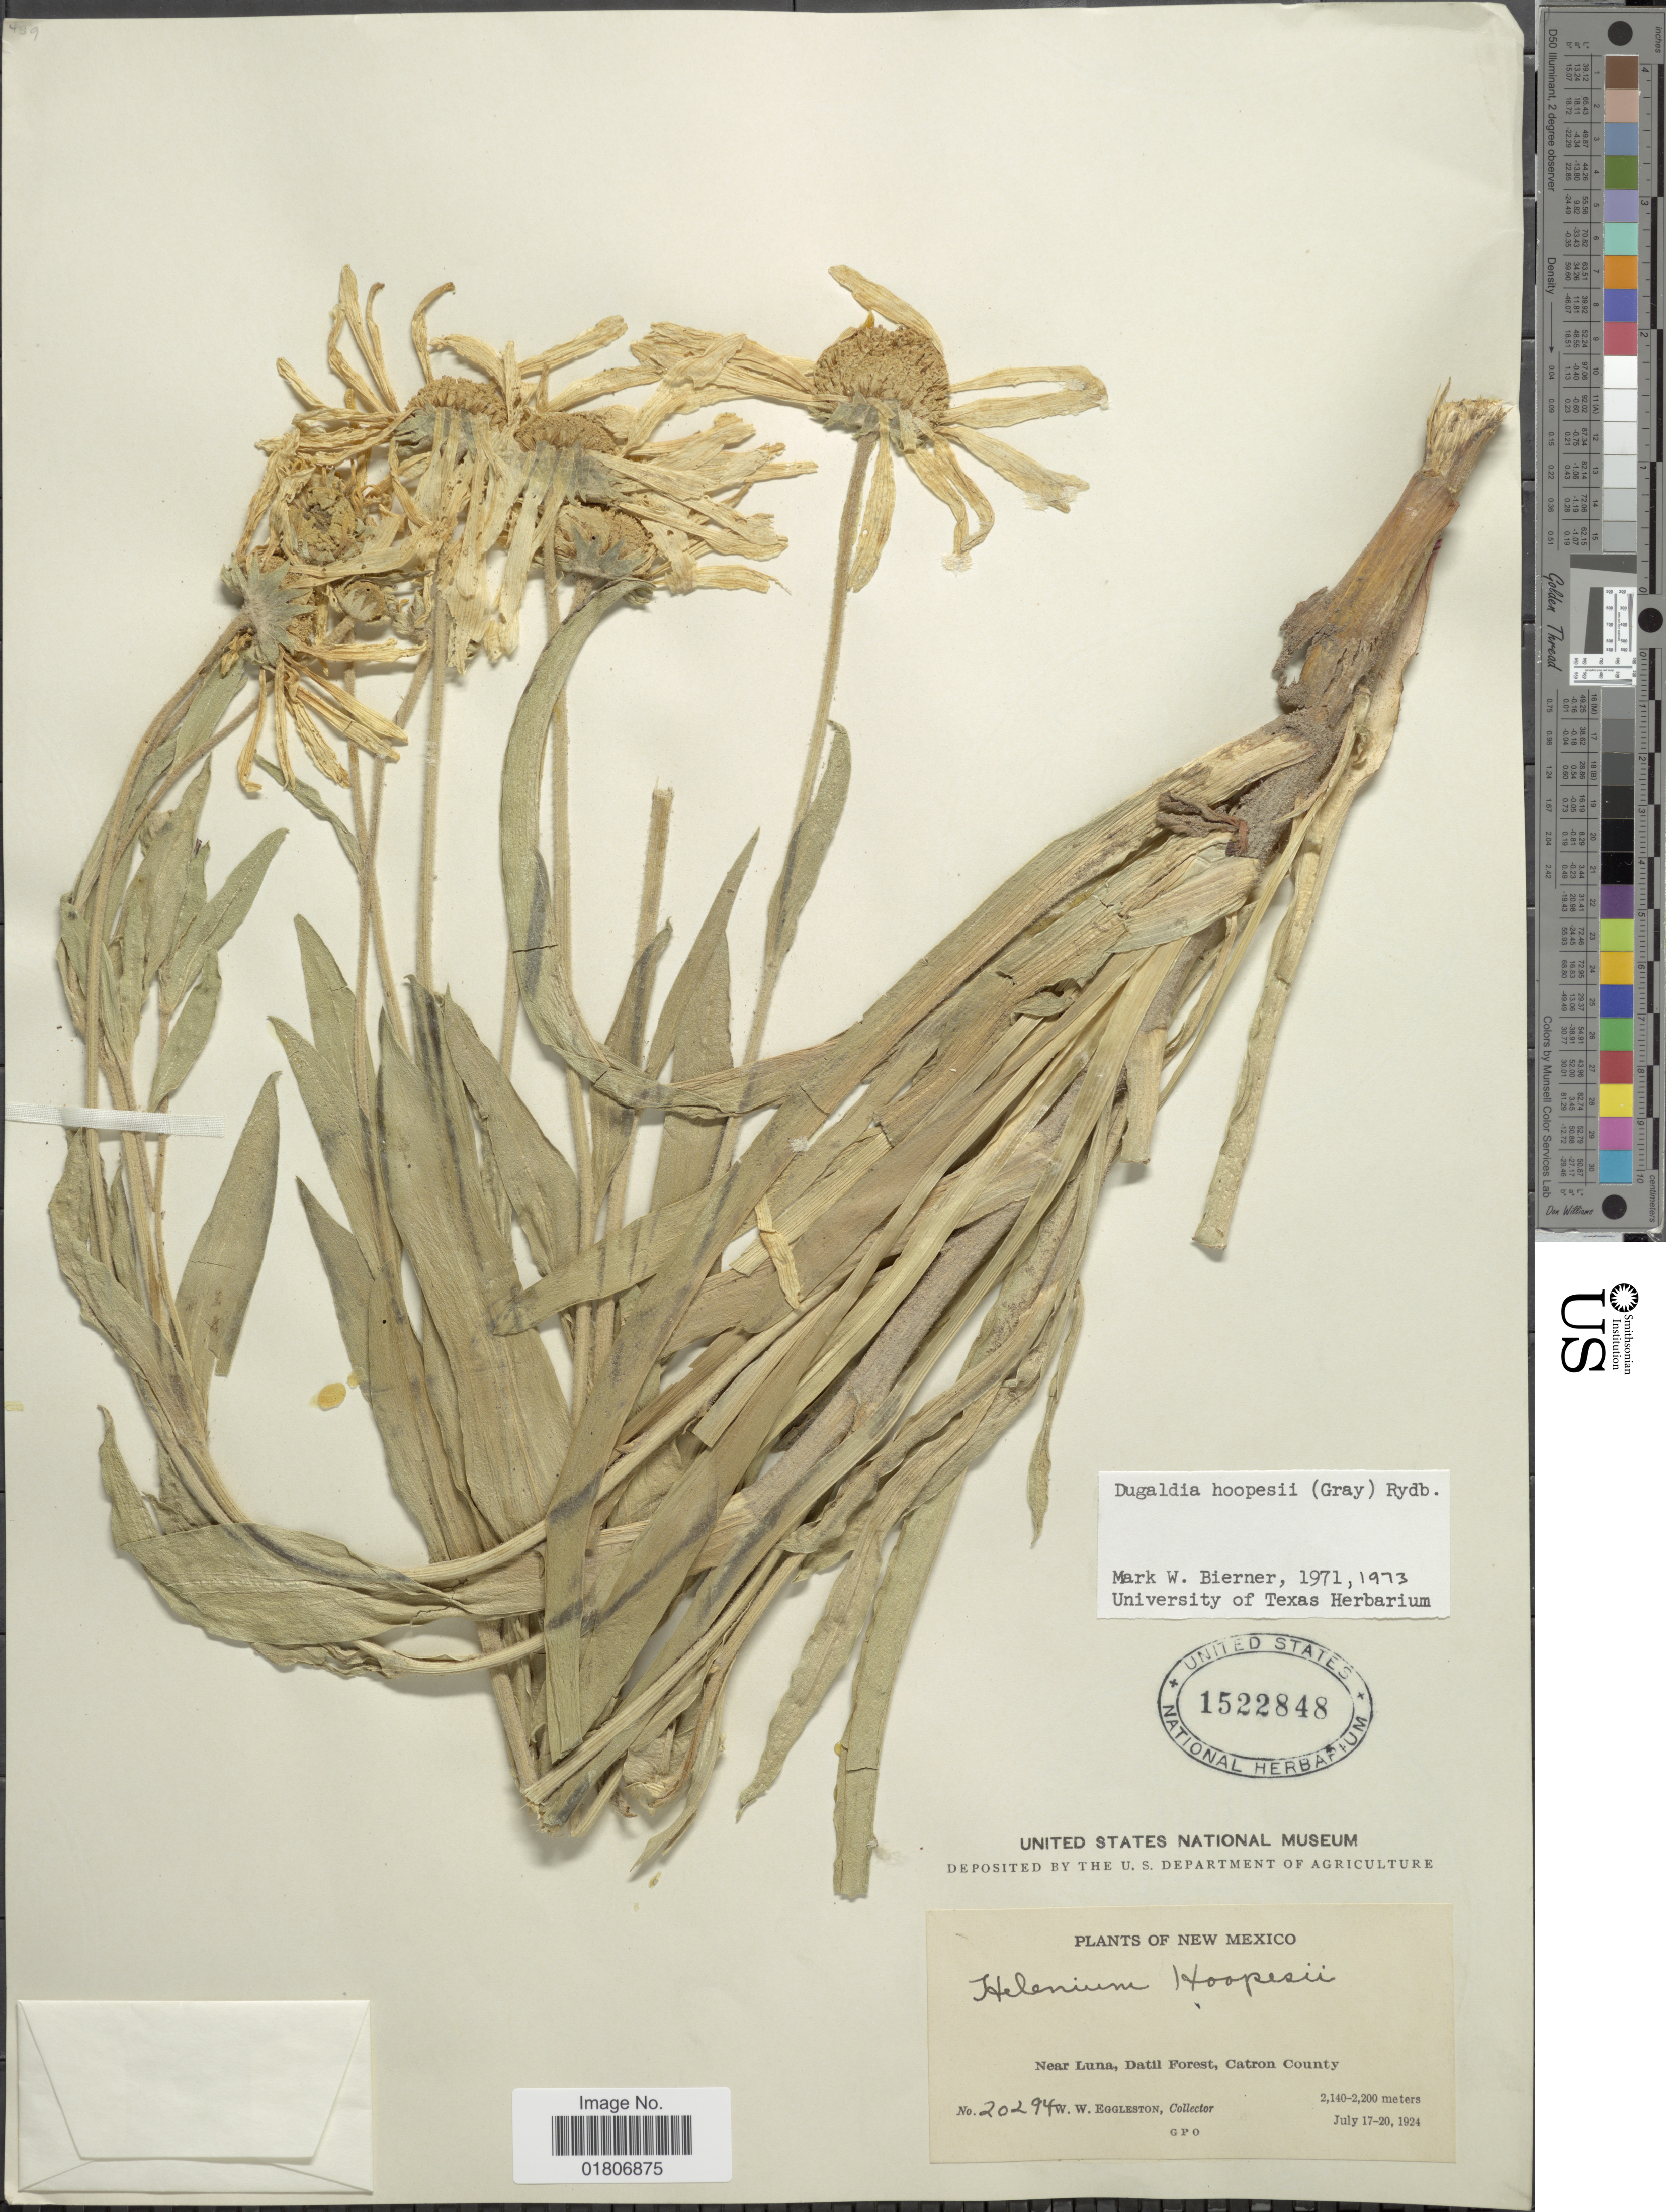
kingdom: Plantae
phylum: Tracheophyta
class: Magnoliopsida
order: Asterales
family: Asteraceae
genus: Dugaldia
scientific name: Dugaldia hoopesii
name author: (A. Gray) Rydb.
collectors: W. W. Eggleston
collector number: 20294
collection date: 1924-07-17/1924-07-20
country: United States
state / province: New Mexico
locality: Near Luna, Datil Forest, Catron County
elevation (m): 2140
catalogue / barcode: US 1522848